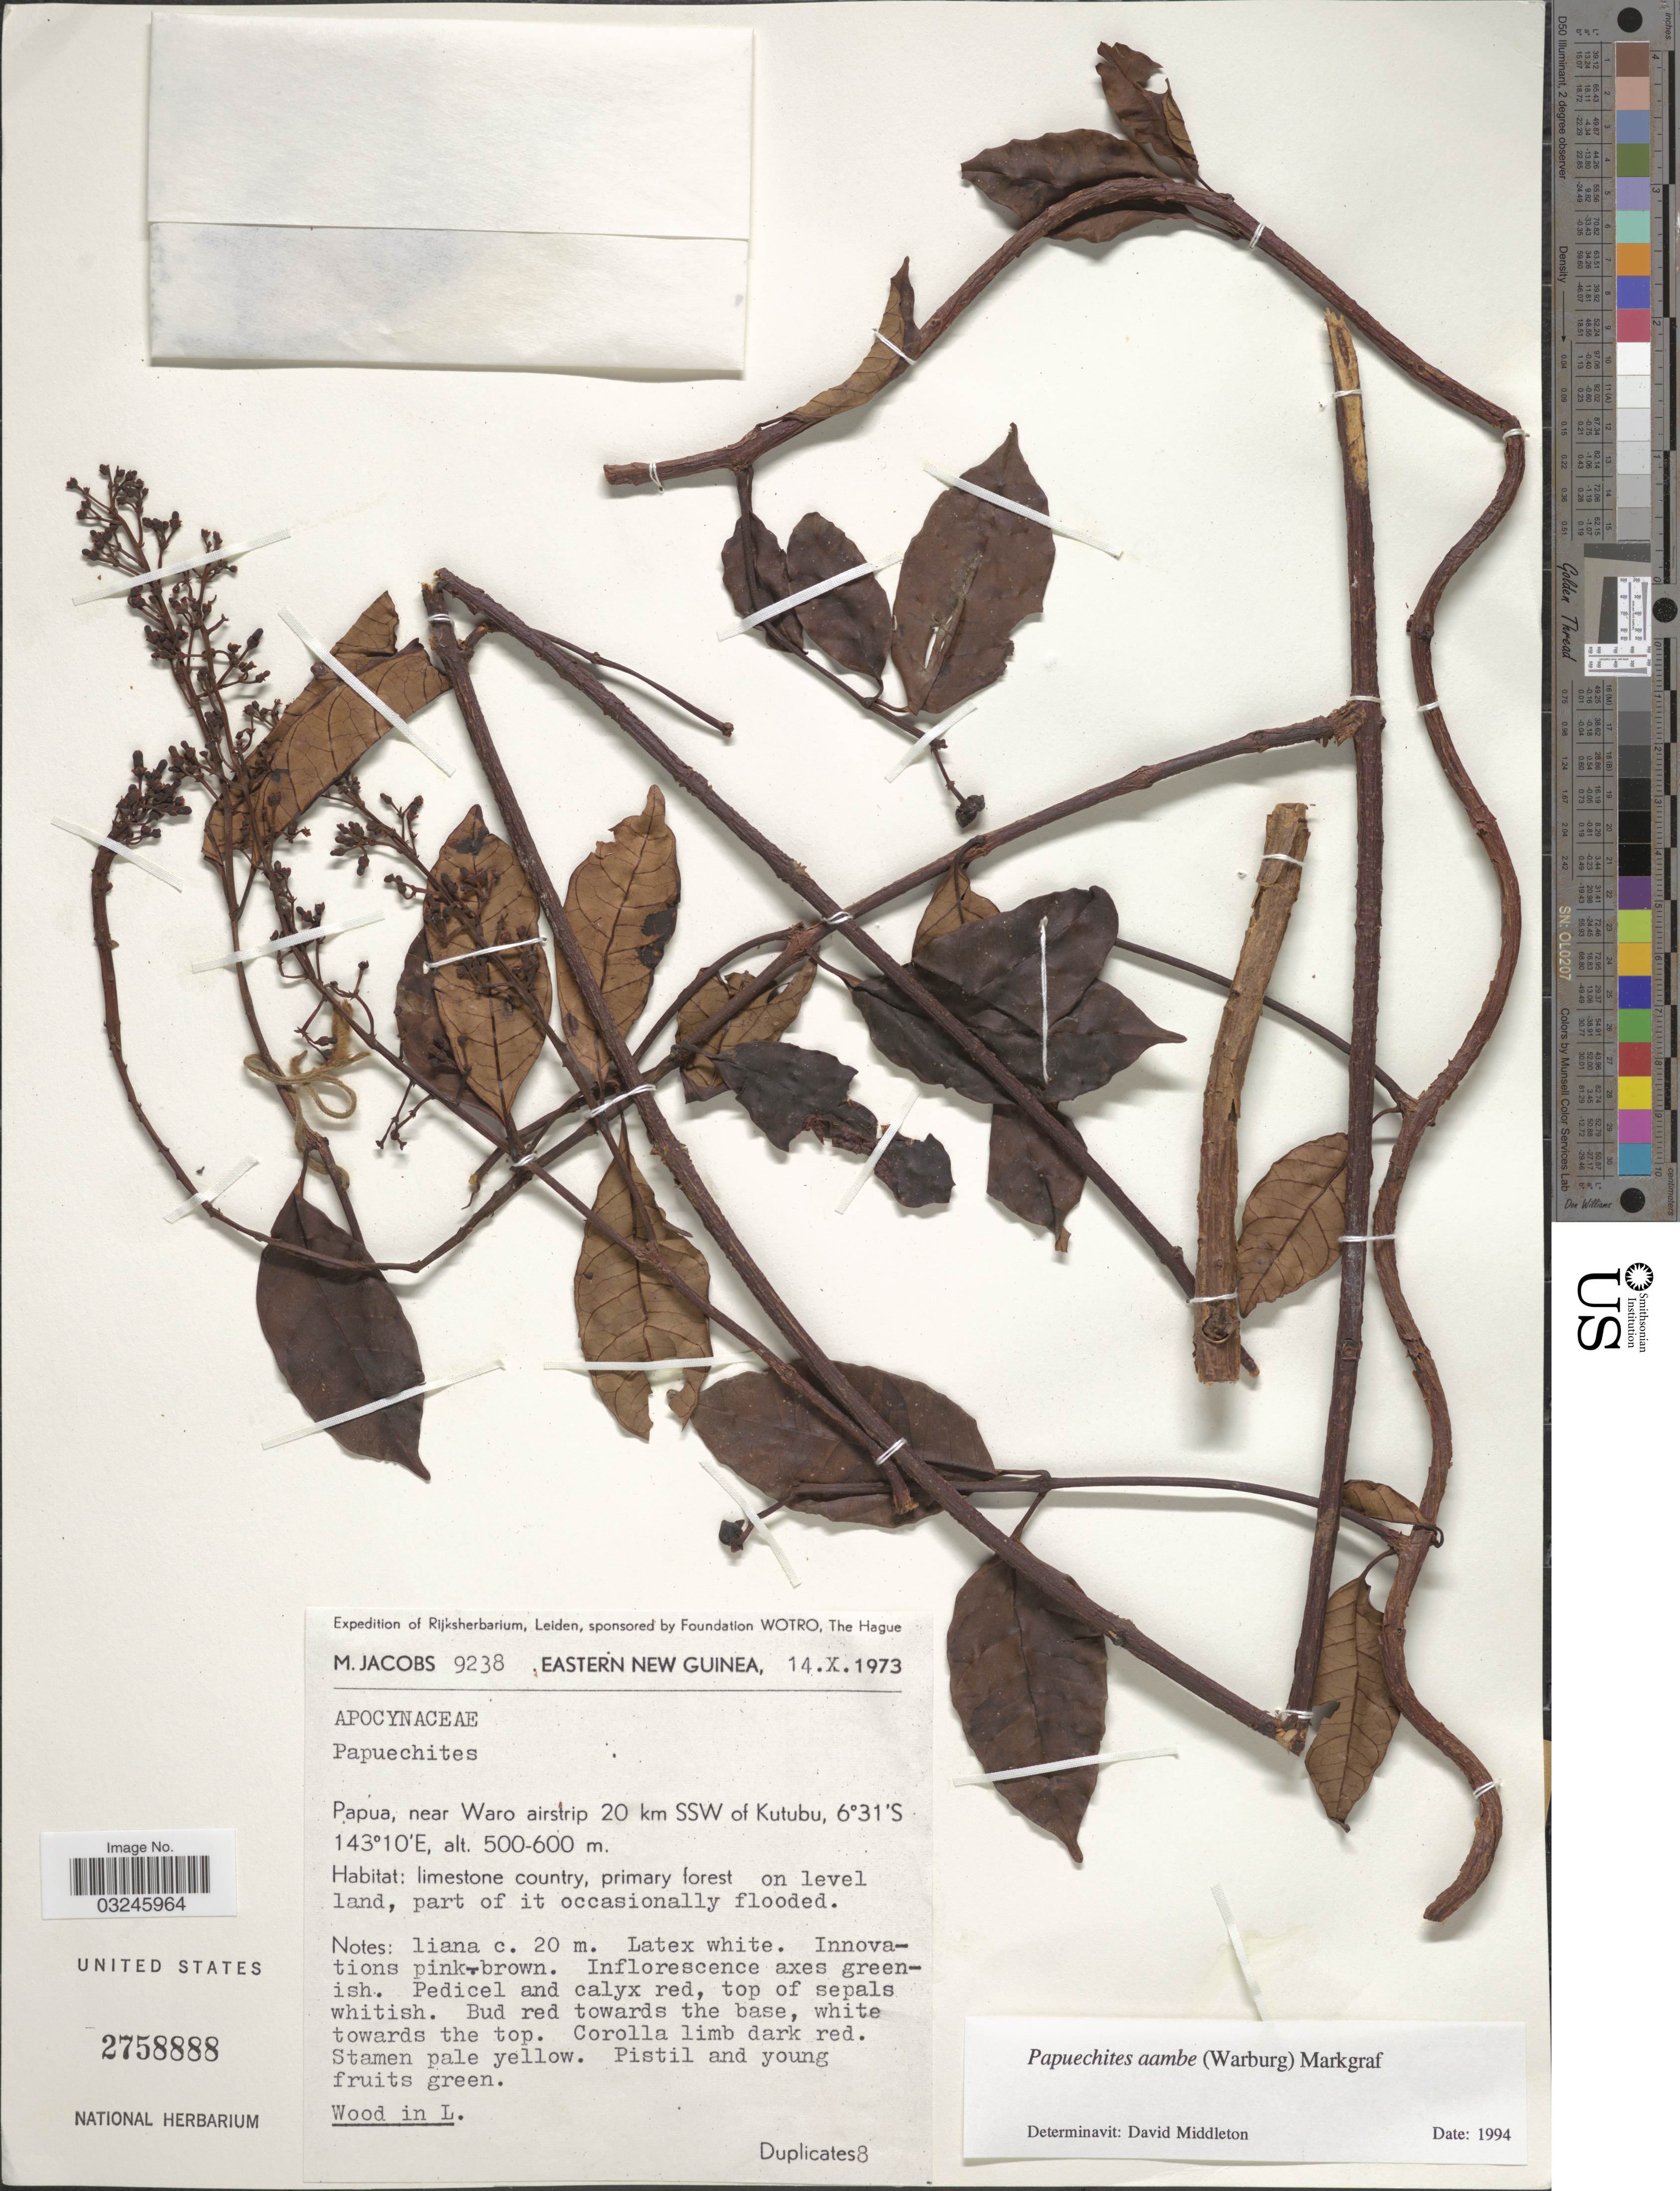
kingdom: Plantae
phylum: Tracheophyta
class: Magnoliopsida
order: Gentianales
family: Apocynaceae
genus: Papuechites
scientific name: Papuechites aambe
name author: (Warb.) Markgr.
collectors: M. Jacobs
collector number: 9238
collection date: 1973-10-14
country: Papua New Guinea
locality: Eastern New Guinea, Papua, near Waro airstrip 20 km SSW of Kutubu.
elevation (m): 500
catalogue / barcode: US 2758888